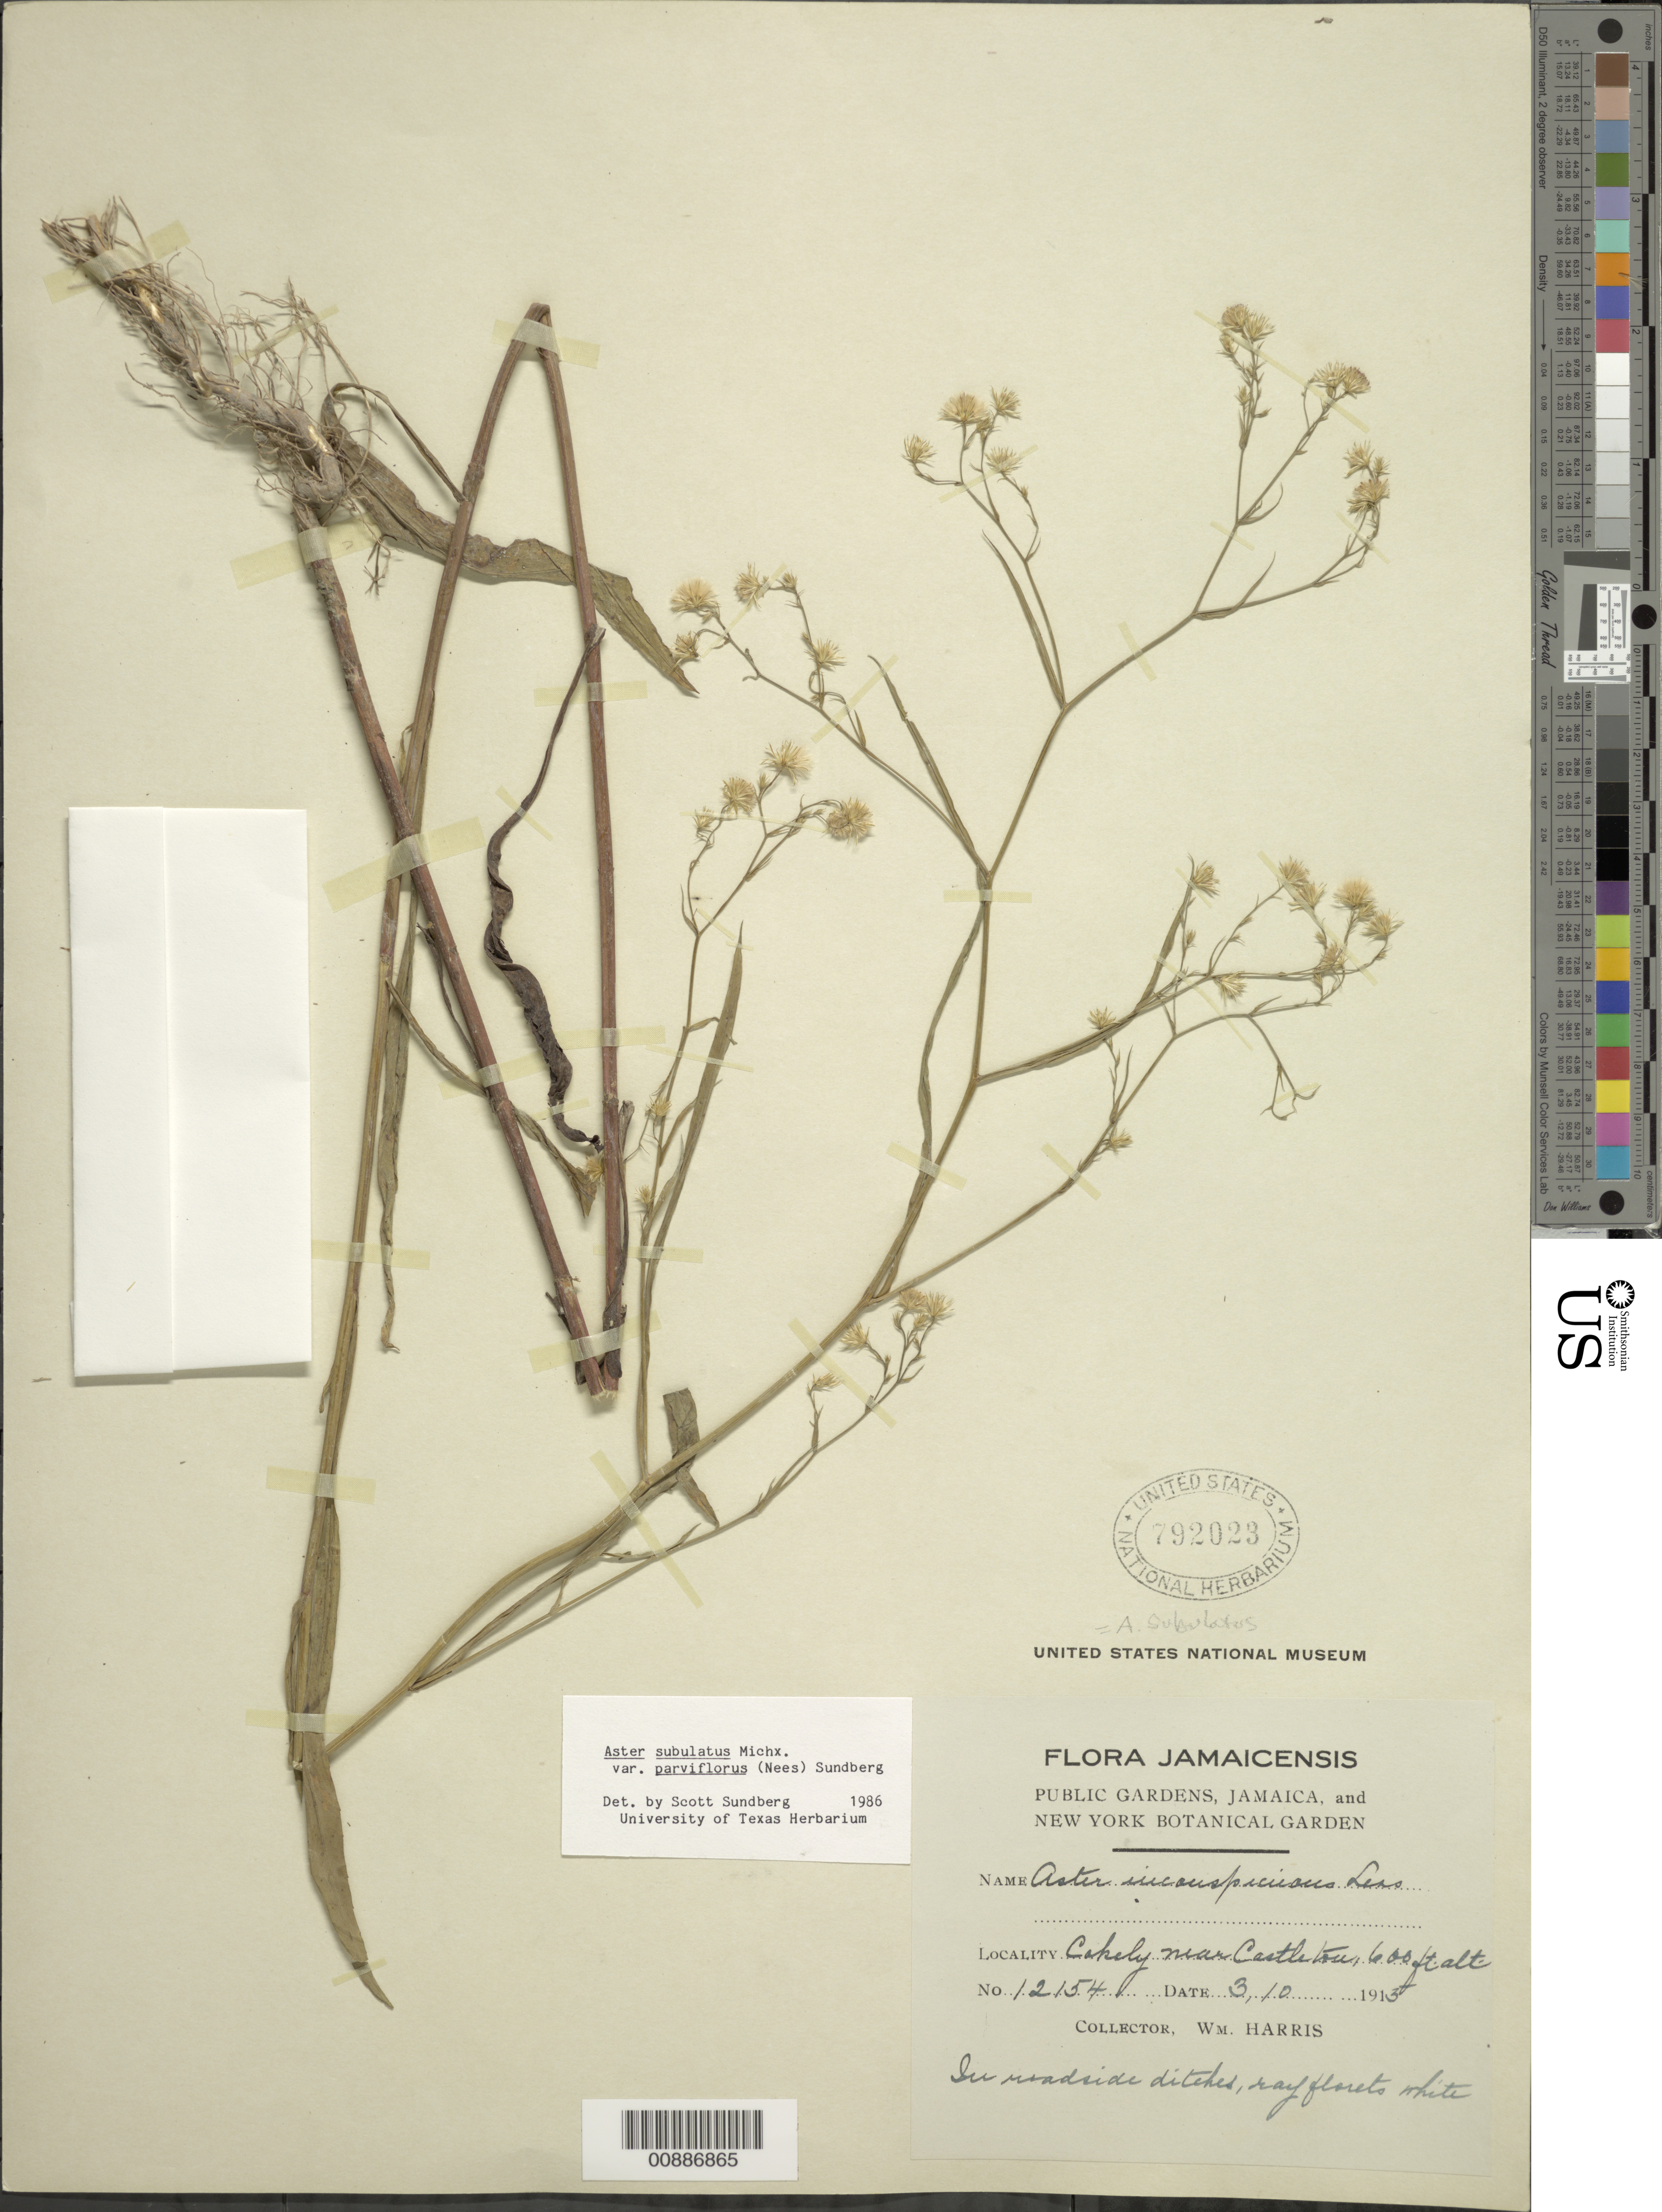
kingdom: Plantae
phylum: Tracheophyta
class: Magnoliopsida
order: Asterales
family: Asteraceae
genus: Symphyotrichum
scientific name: Symphyotrichum subulatum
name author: (Michx.) G.L. Nesom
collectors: W. H. Harris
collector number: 12154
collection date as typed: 03 10 1915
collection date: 1915-10-03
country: Jamaica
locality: Cokely, near Castleton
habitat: In roadside ditches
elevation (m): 183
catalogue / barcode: US 792023